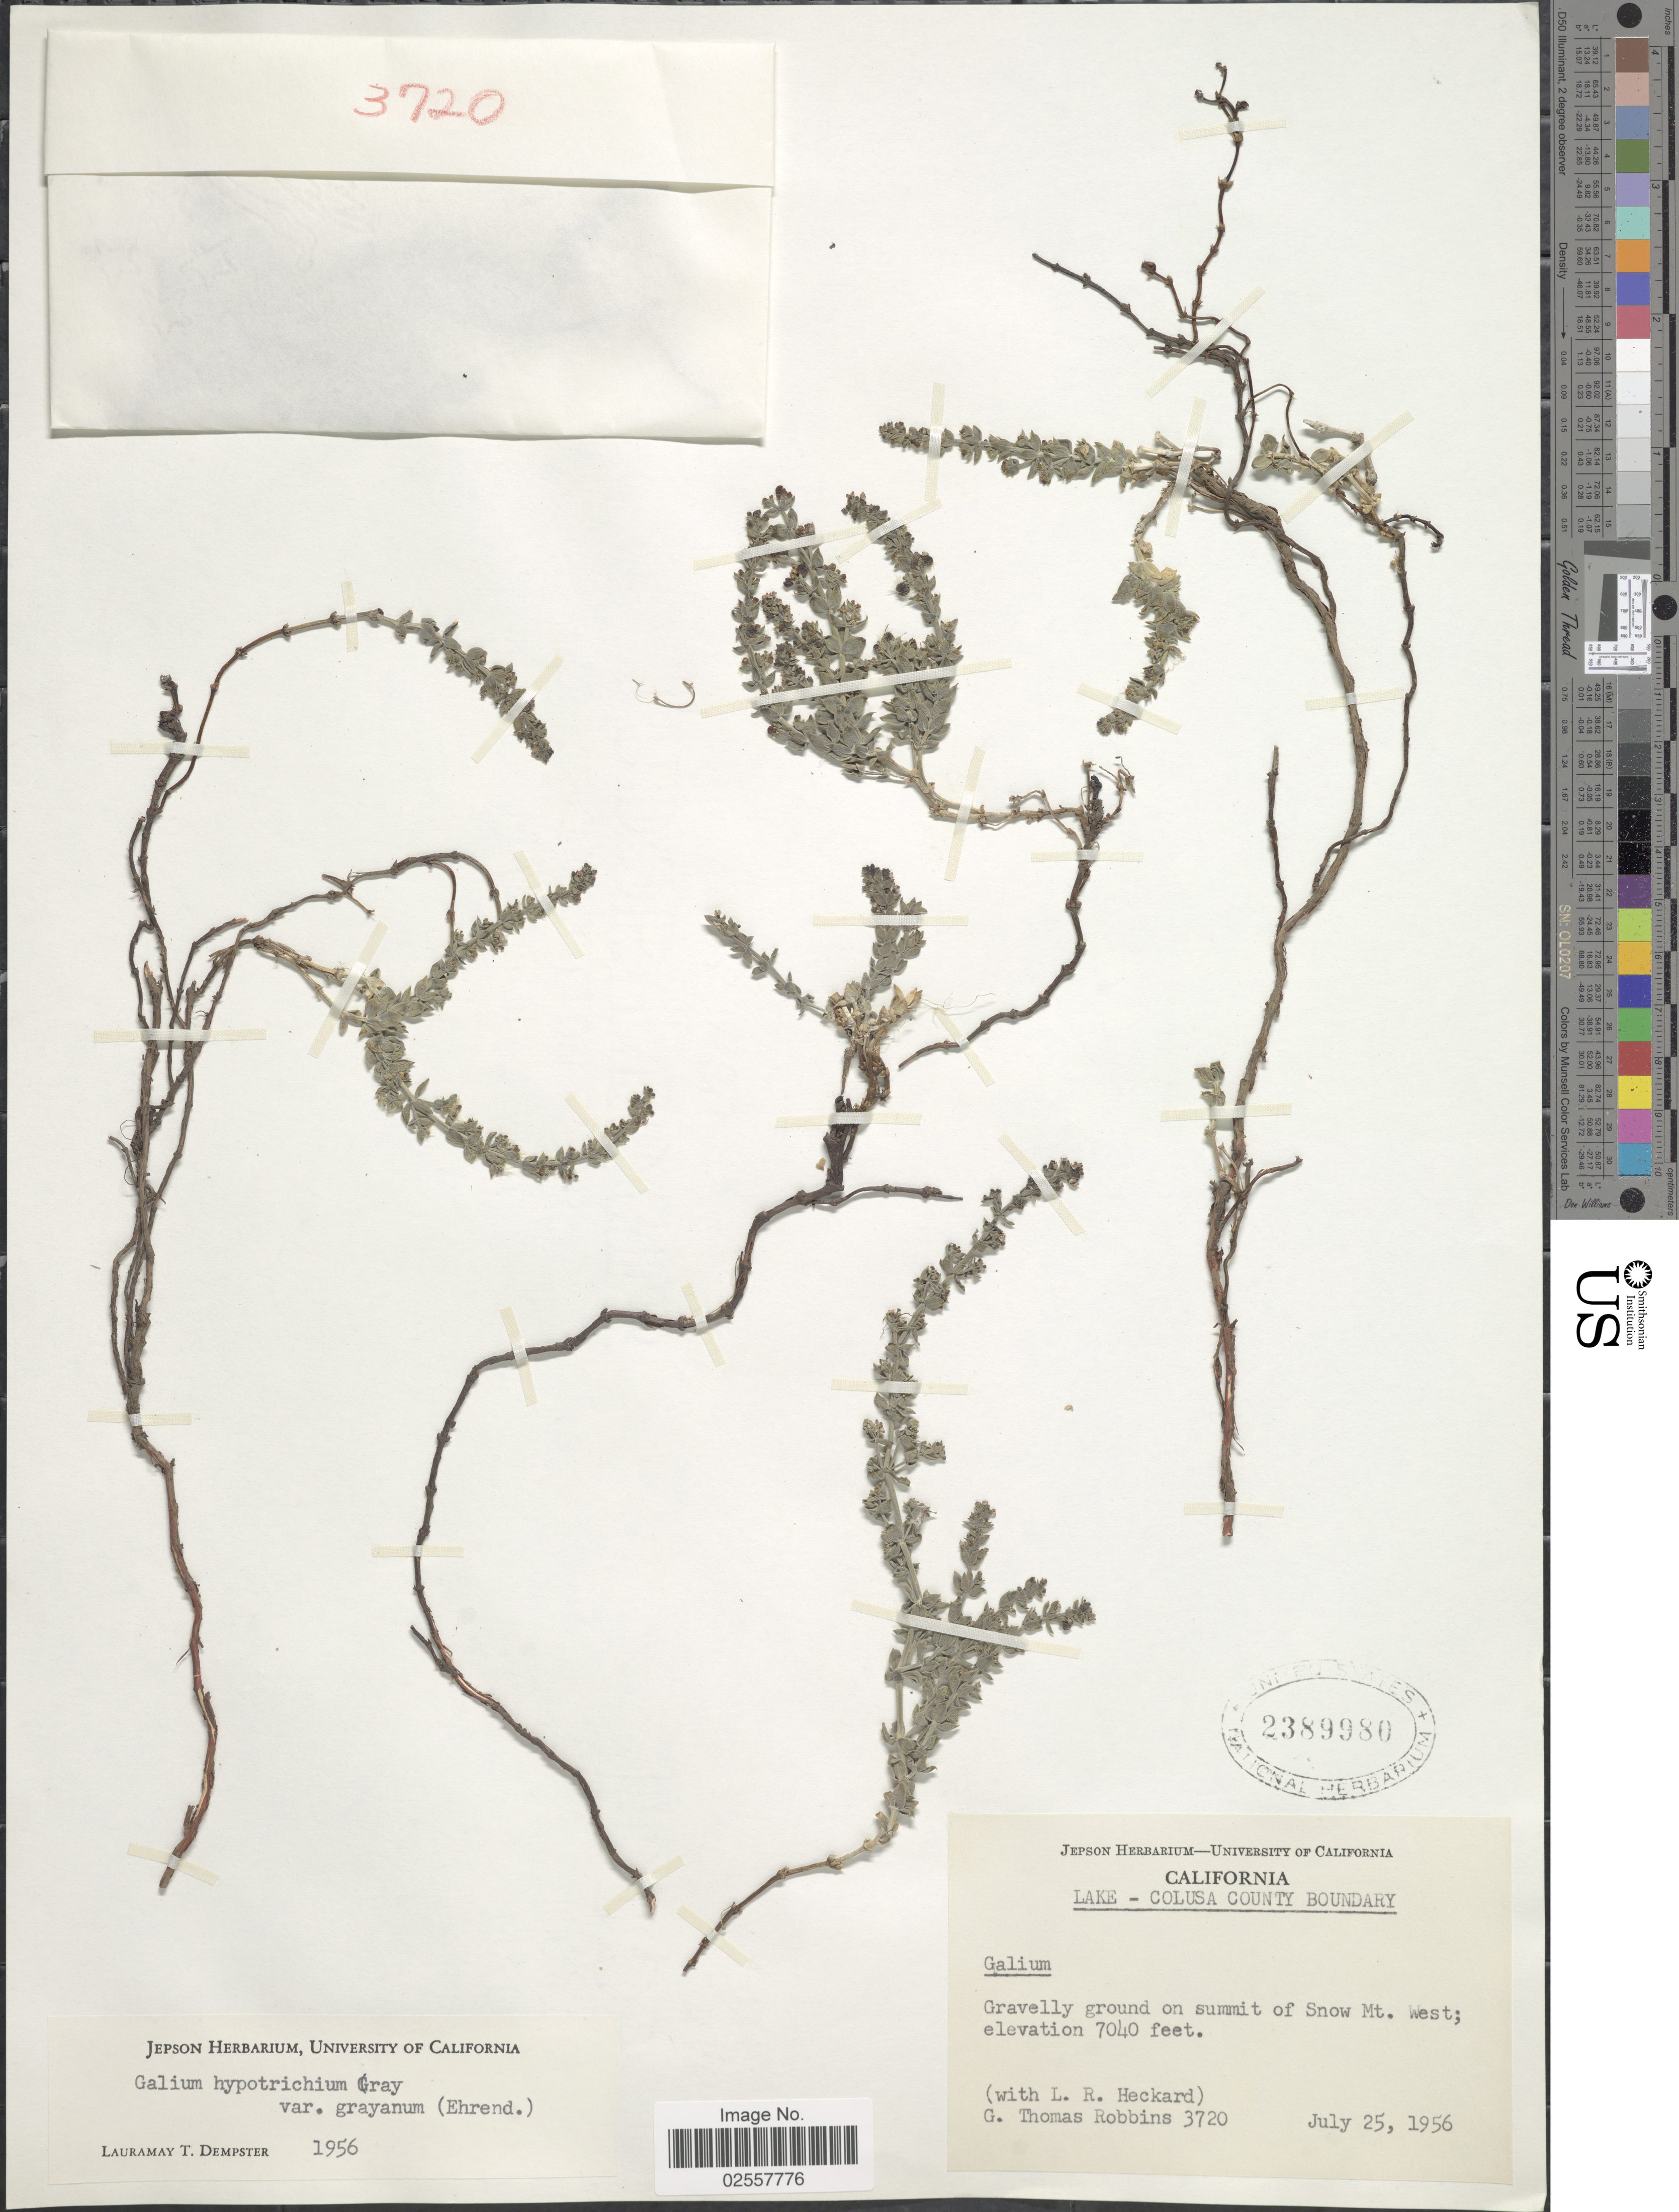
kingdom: Plantae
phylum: Tracheophyta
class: Magnoliopsida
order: Gentianales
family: Rubiaceae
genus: Galium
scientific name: Galium hypotrichium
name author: A. Gray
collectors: G. T. Robbins & L. R. Heckard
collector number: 3720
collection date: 1956-07-25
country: United States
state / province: California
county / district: Colusa / Lake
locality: Colusa / Lake County Boundary. Gravelly sound on summit of Snow Mt. West.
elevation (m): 2146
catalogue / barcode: US 2389980